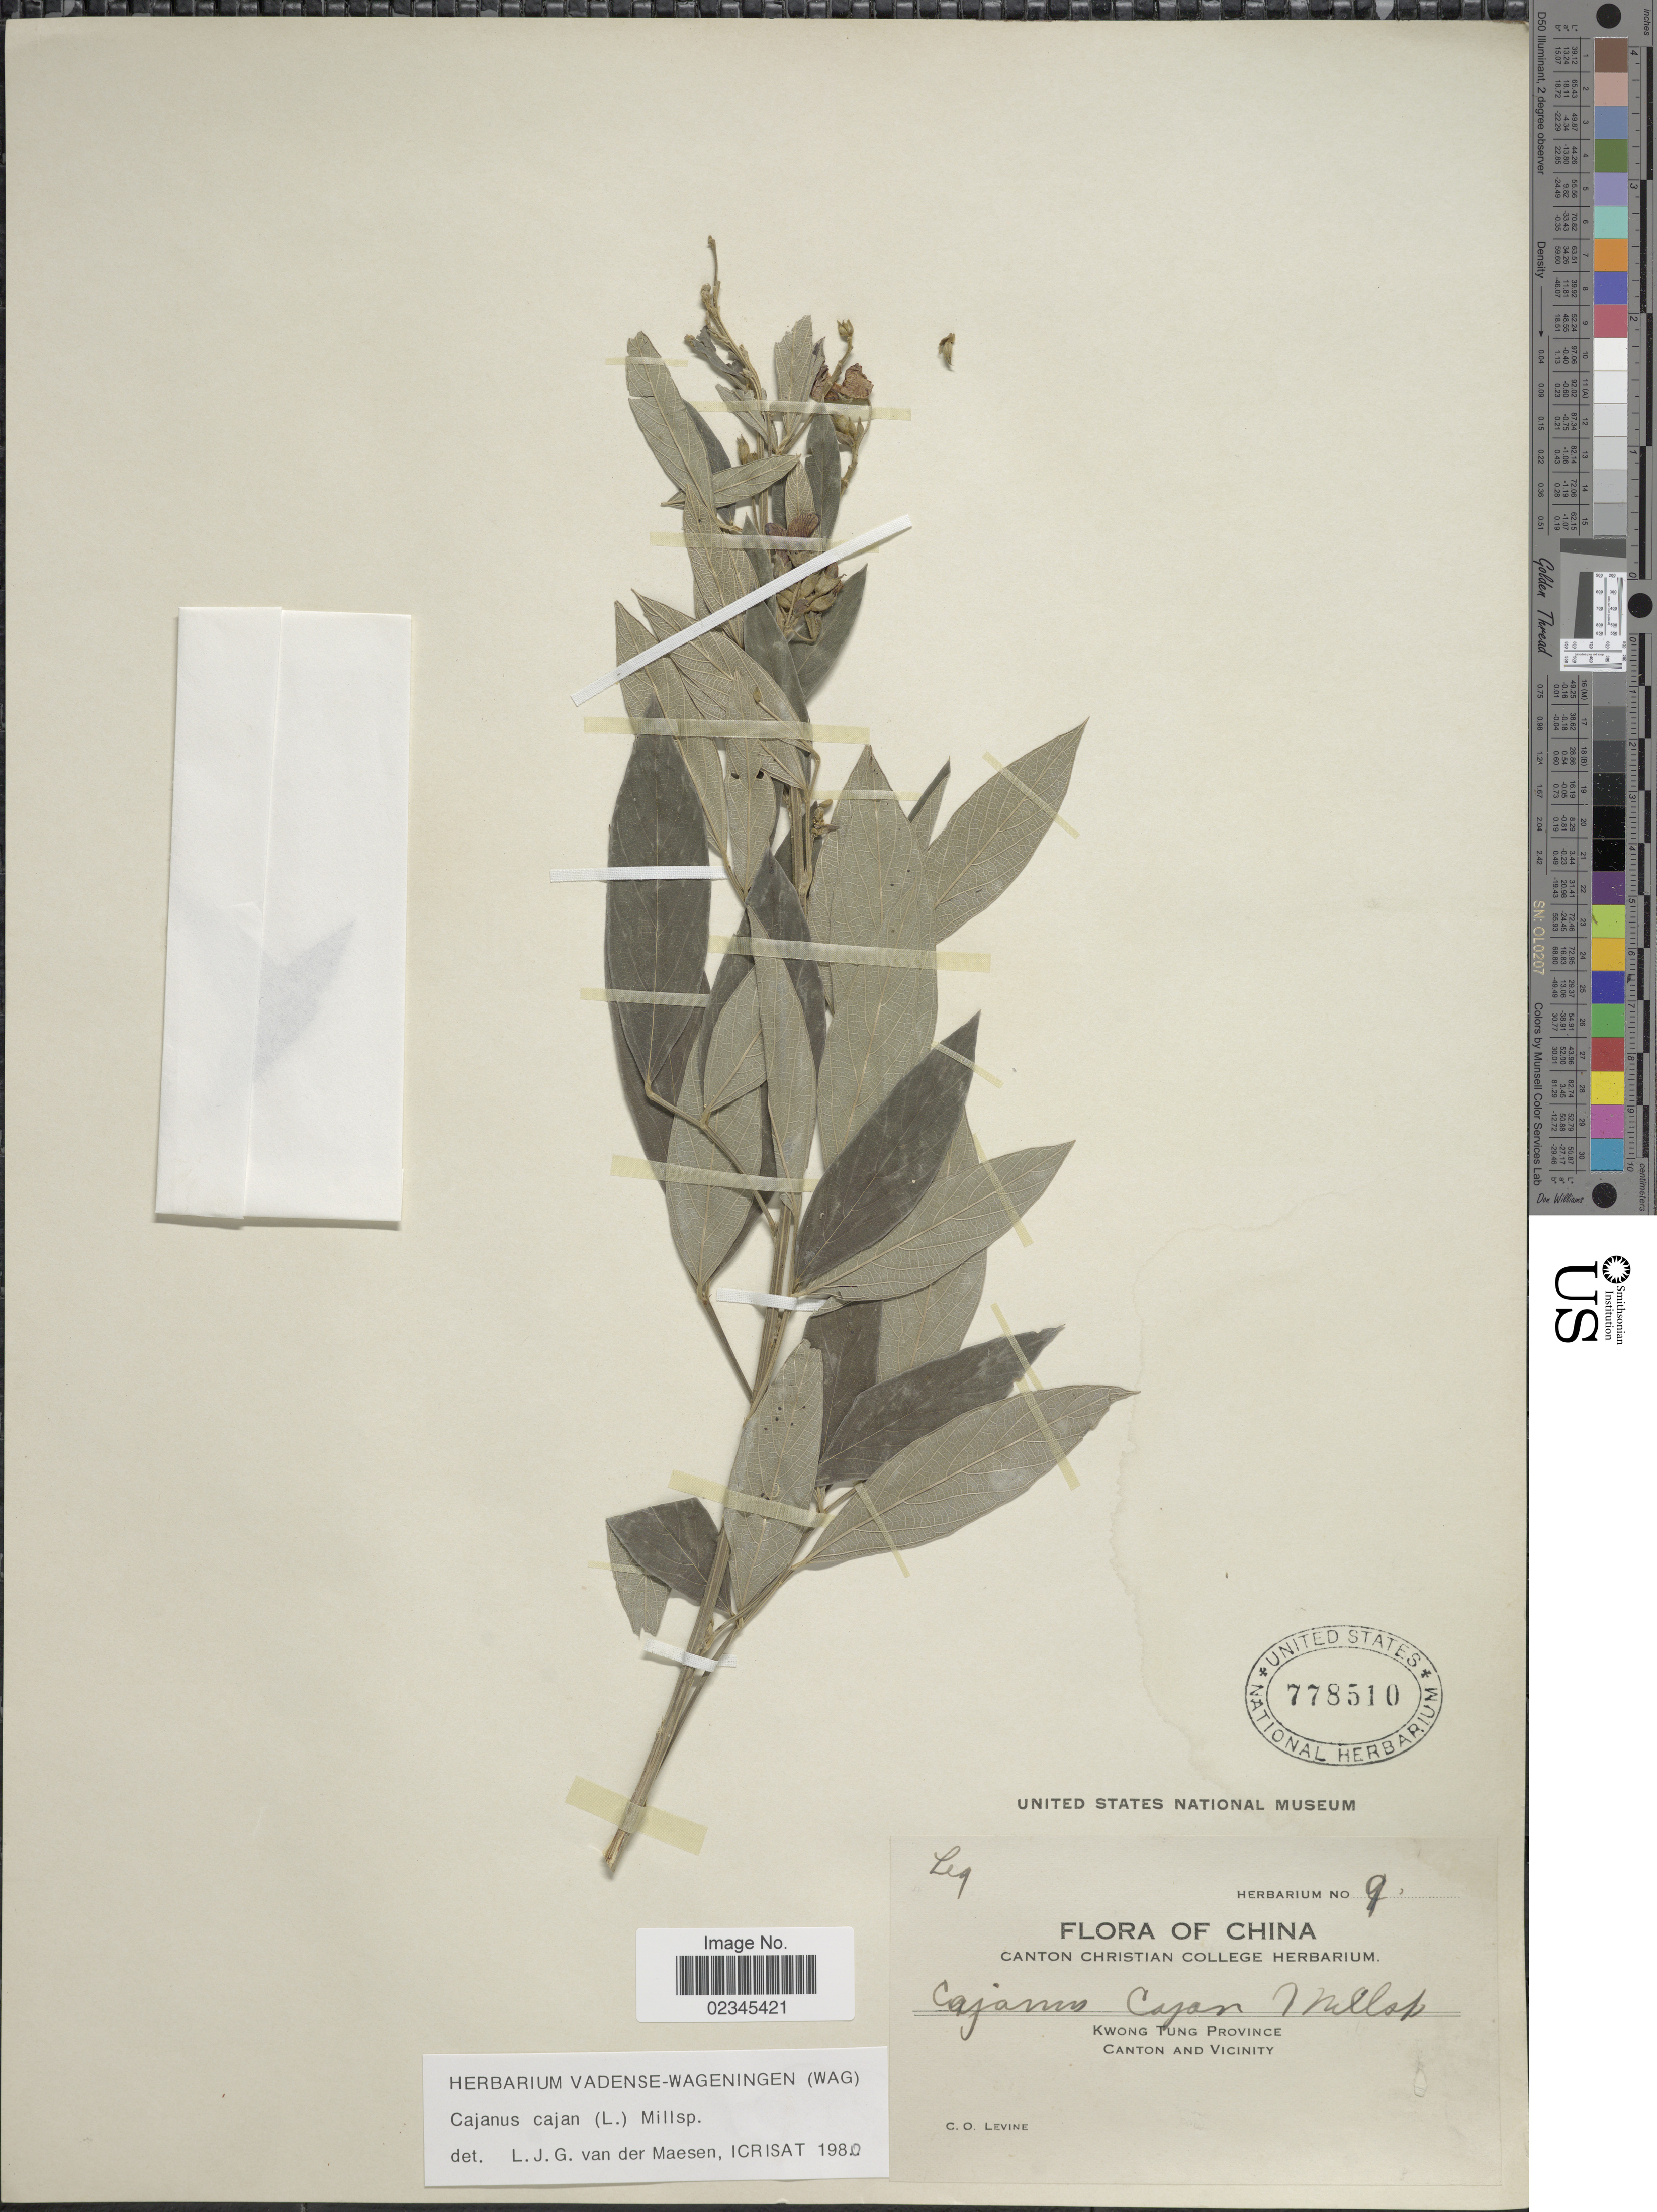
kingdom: Plantae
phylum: Tracheophyta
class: Magnoliopsida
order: Fabales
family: Fabaceae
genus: Cajanus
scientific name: Cajanus cajan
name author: (L.) Huth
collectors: C. O. Levine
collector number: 9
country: China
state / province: Guangdong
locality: Kwong Tung Province. Canton and vicinity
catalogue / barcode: US 778510